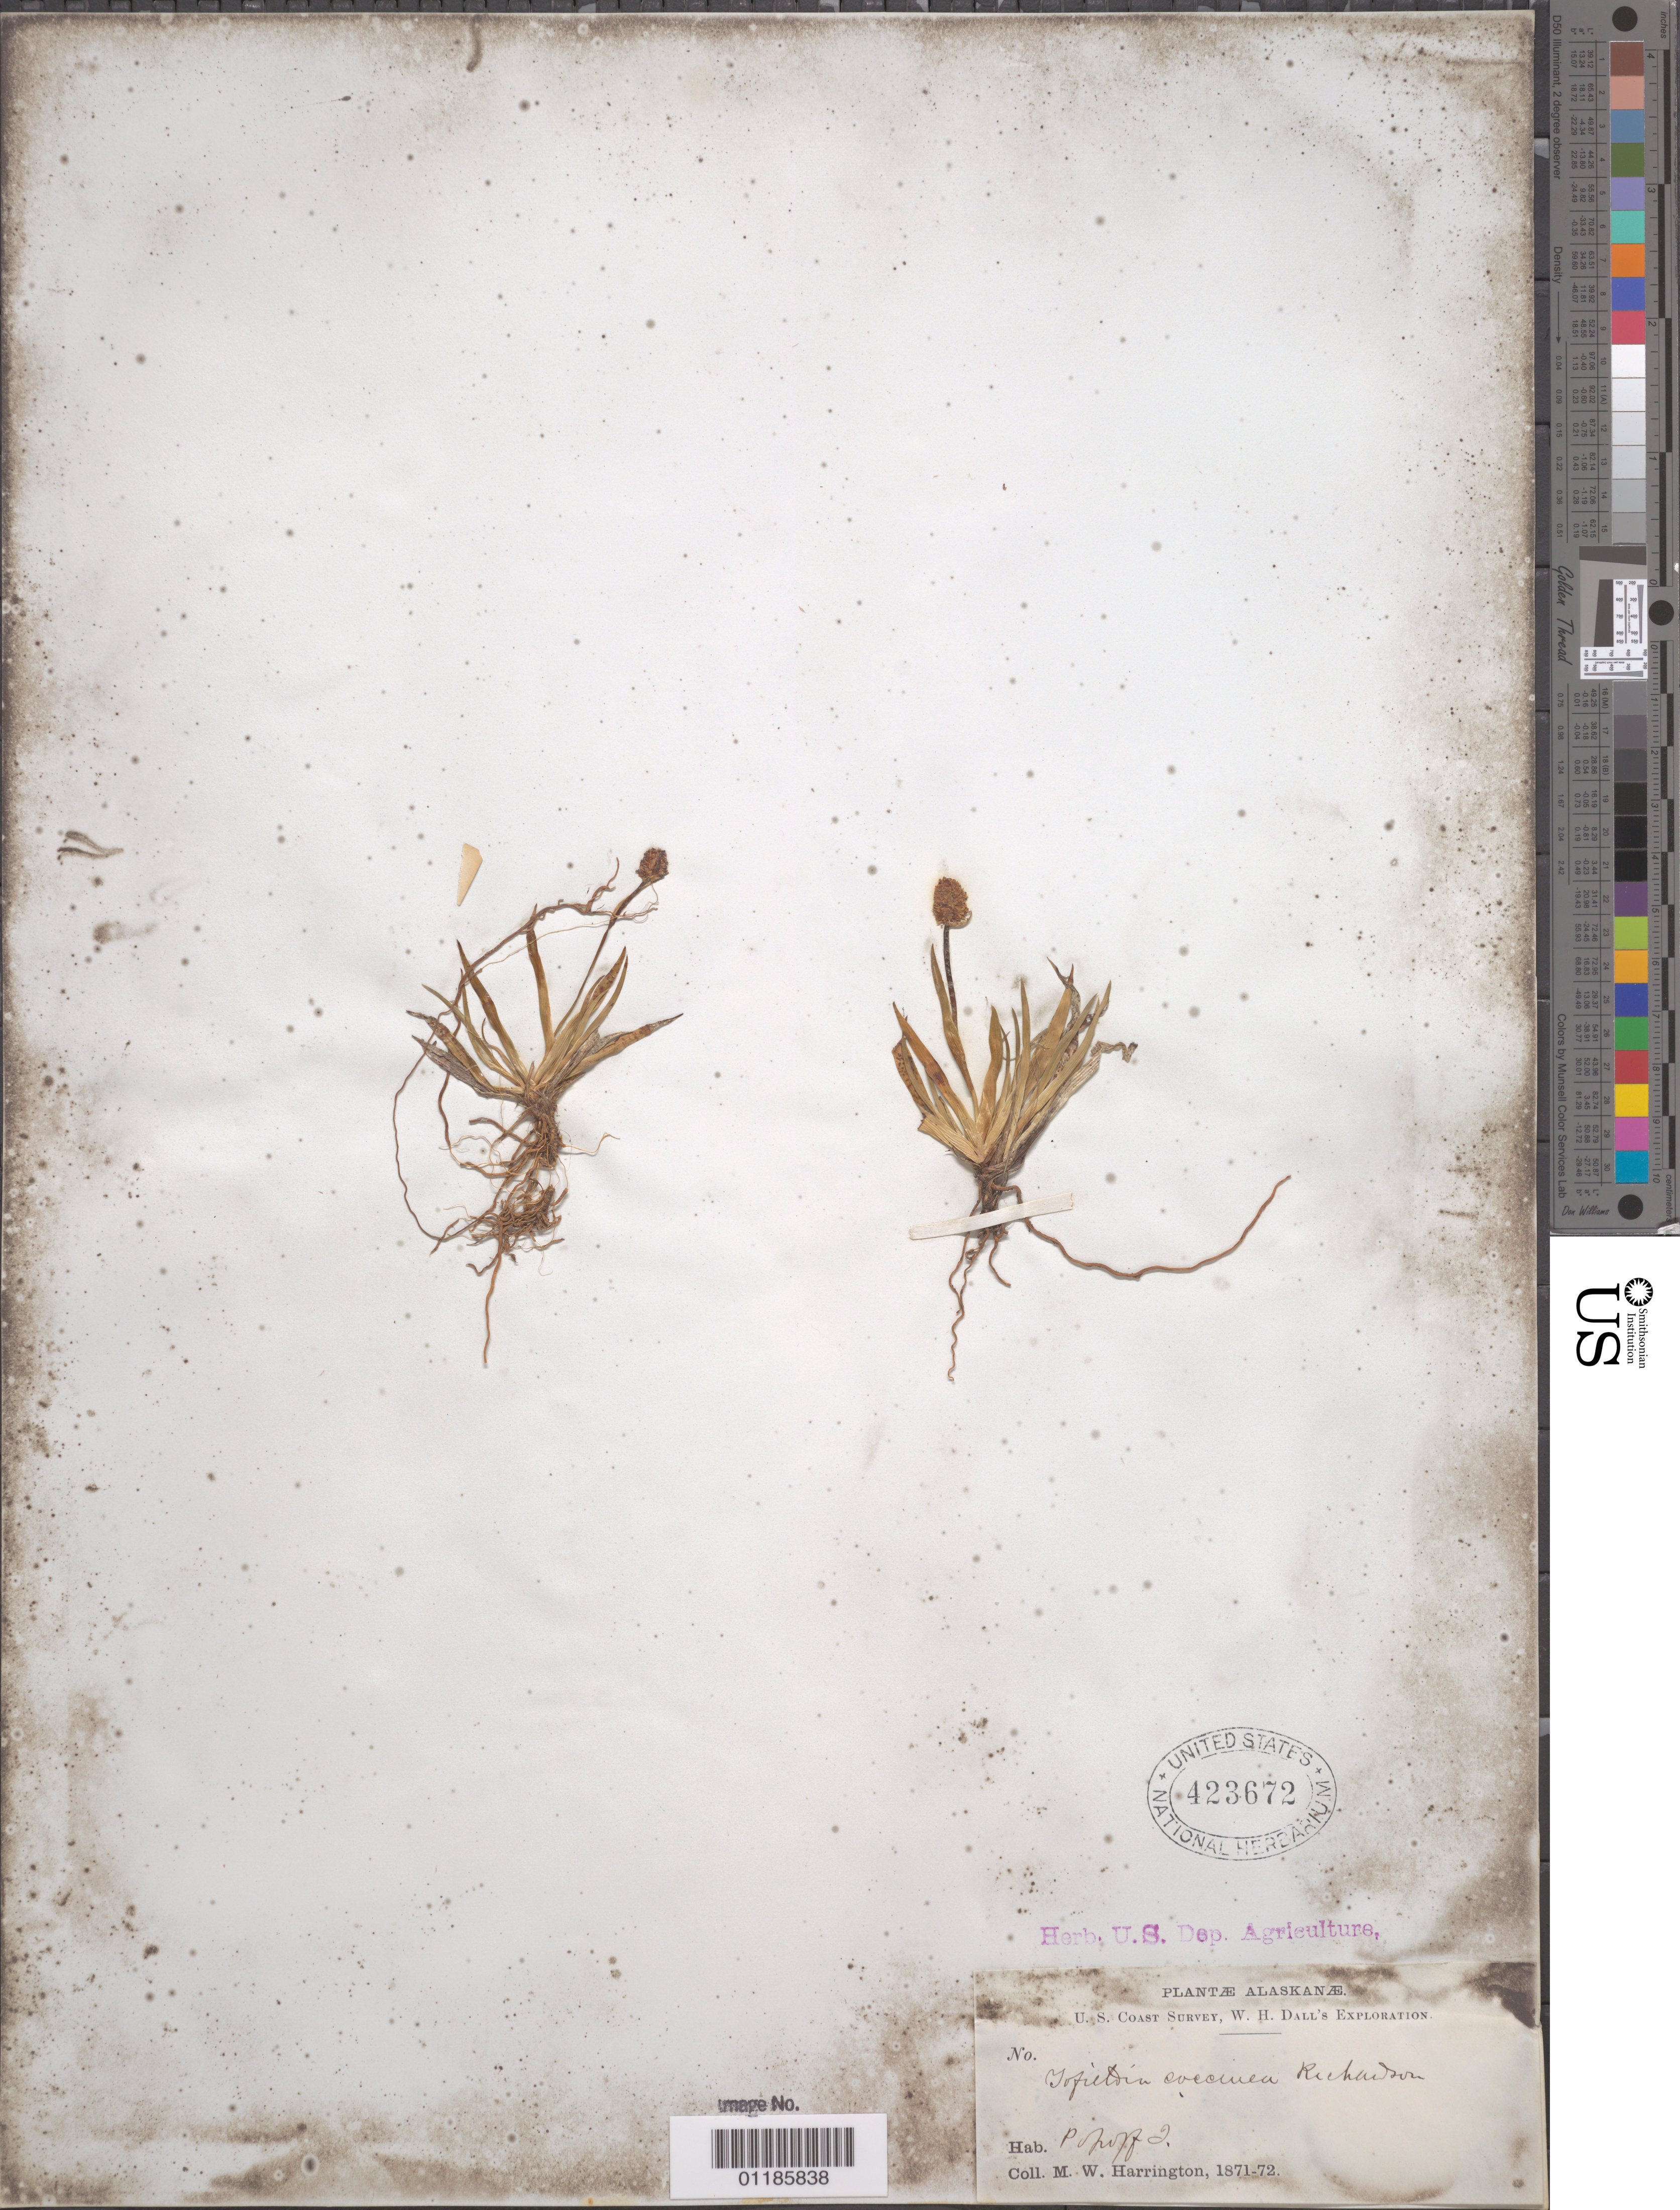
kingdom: Plantae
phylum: Tracheophyta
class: Liliopsida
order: Alismatales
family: Tofieldiaceae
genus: Tofieldia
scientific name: Tofieldia coccinea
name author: Richardson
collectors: M. W. Harrington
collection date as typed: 1871 to -- --- 1872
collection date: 1871/1872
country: United States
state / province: Alaska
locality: Popof Island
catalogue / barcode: US 423672